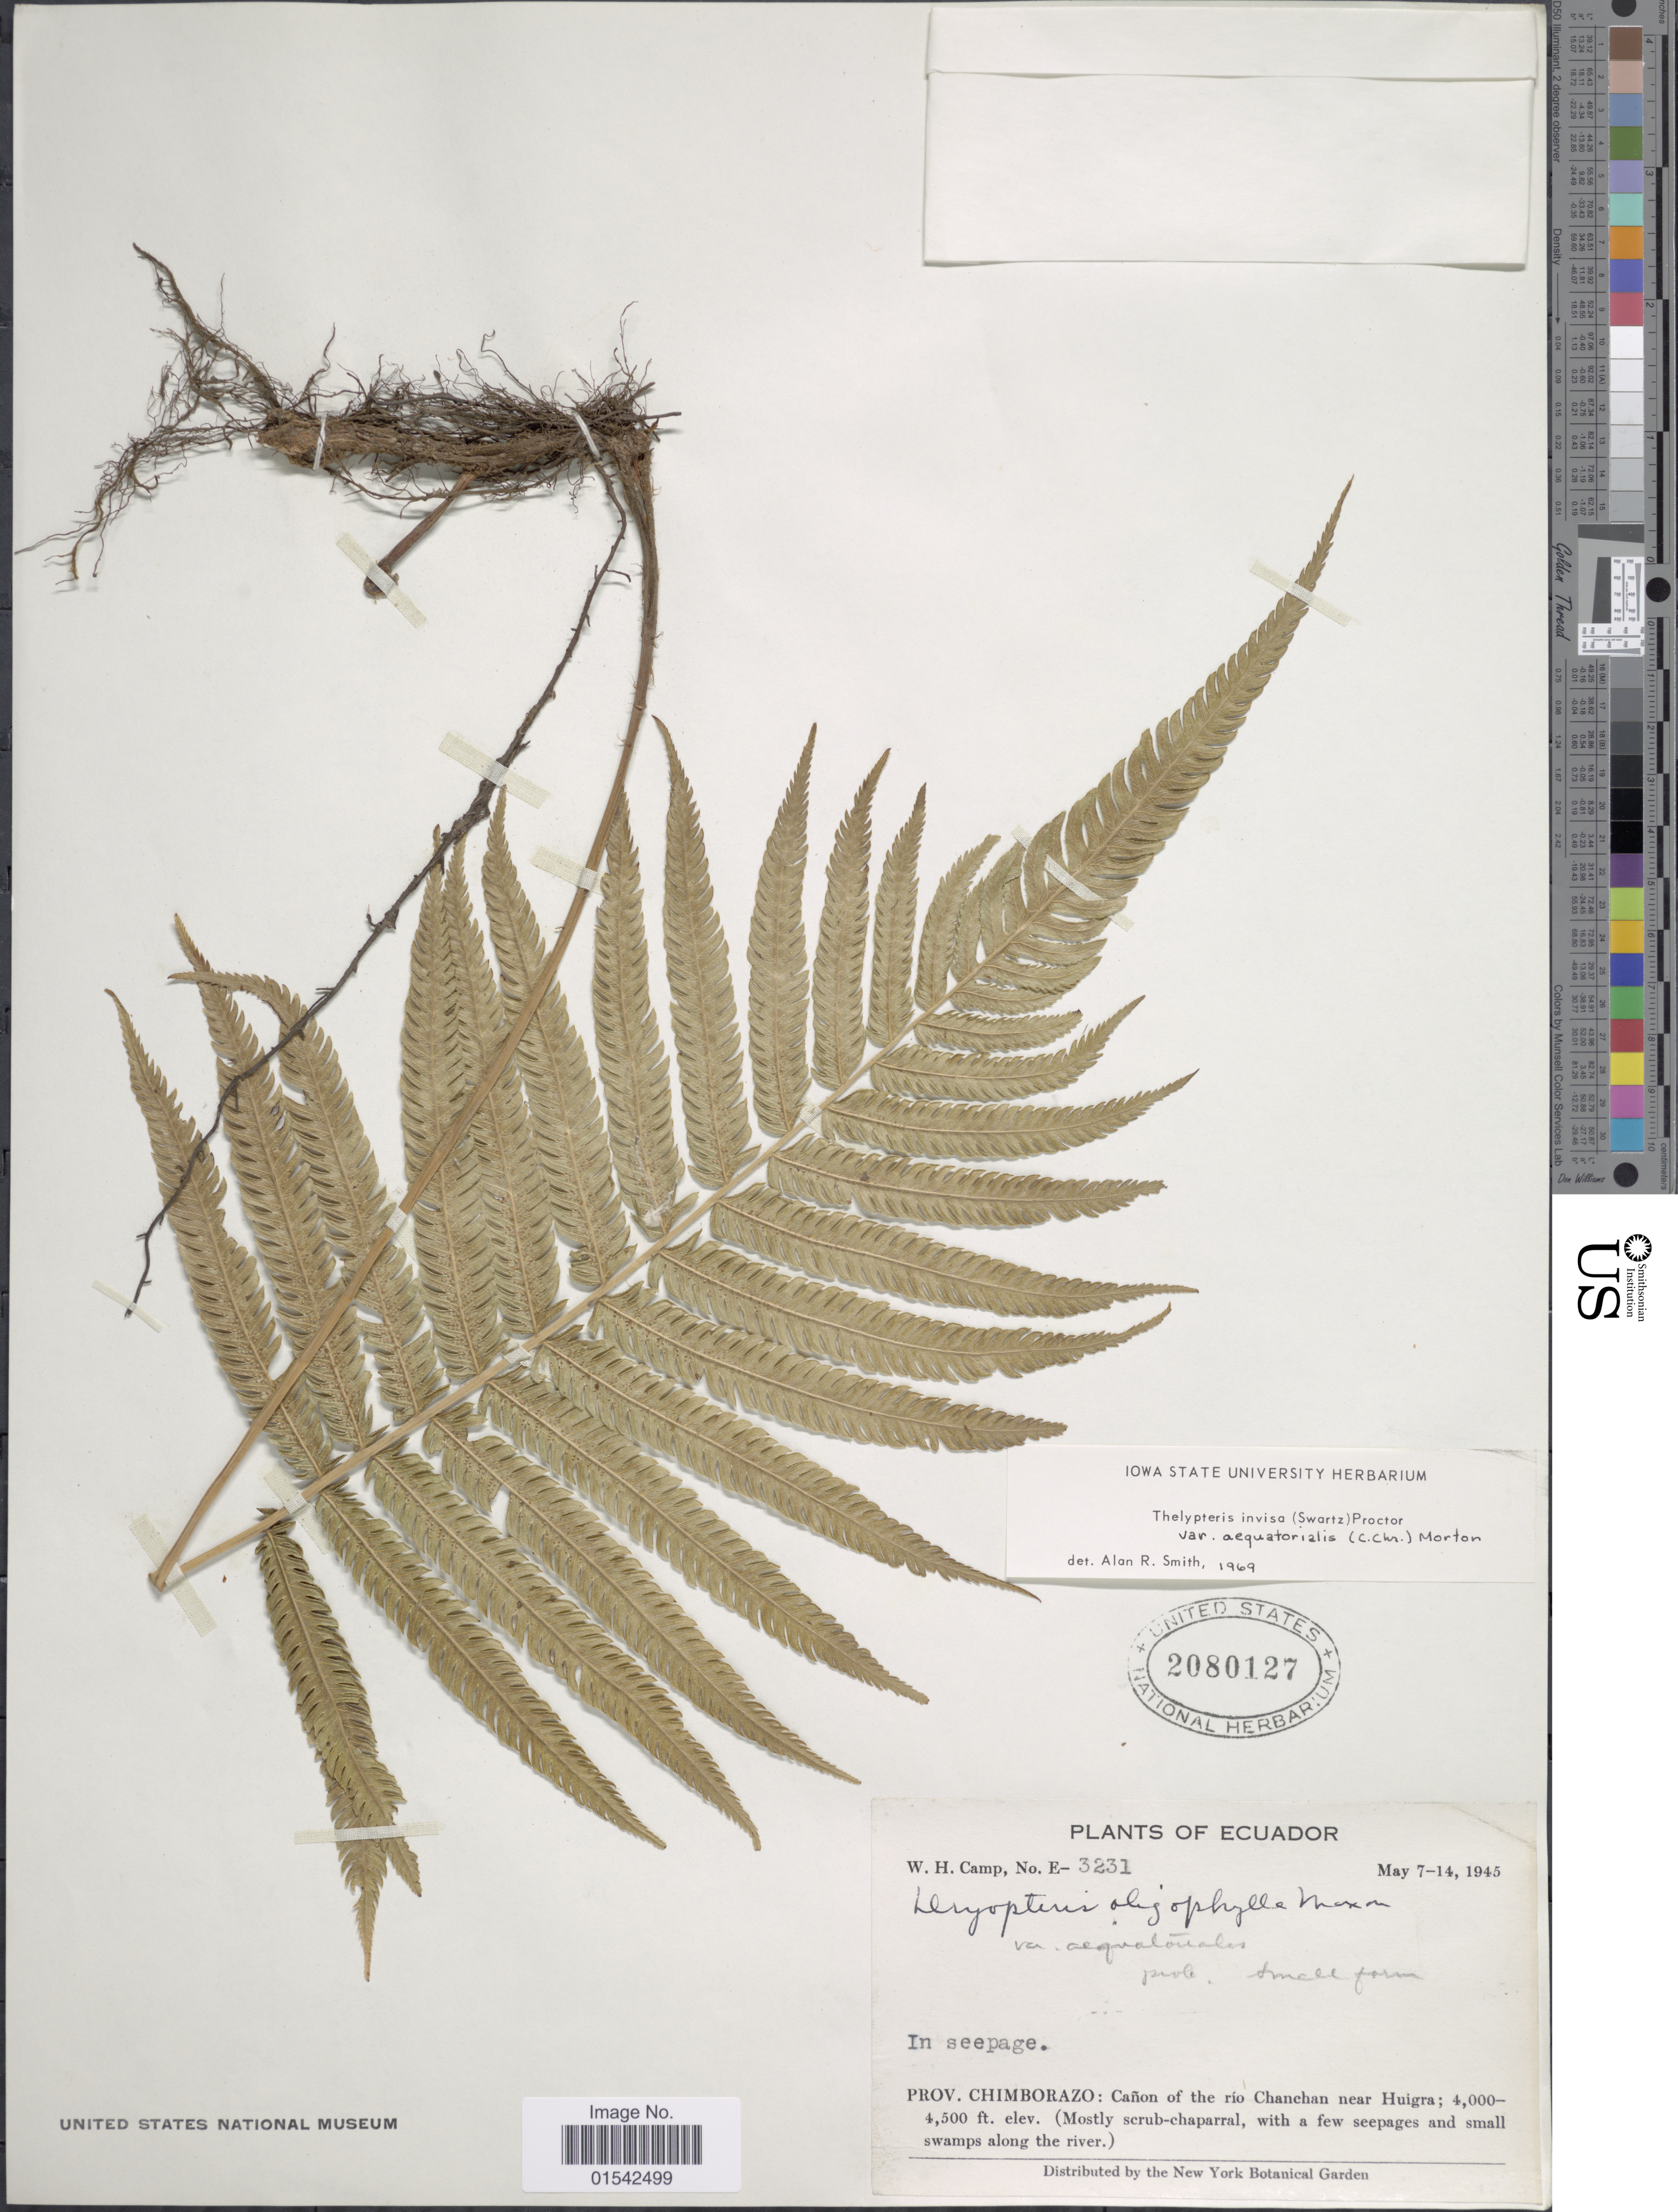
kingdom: Plantae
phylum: Tracheophyta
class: Polypodiopsida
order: Polypodiales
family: Thelypteridaceae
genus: Cyclosorus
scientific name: Cyclosorus grandis (A.R. Sm.) comb. nov., ined 2015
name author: (A.R. Sm.)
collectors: W. H. Camp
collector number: E-3231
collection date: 1945-05-07/1945-05-14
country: Ecuador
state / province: Chimborazo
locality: Cañon of the rio Chanchan near Huigra (Mostly scrub-chaparral, with a few seepages and small swamps along river)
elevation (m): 1219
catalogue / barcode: US 2080127